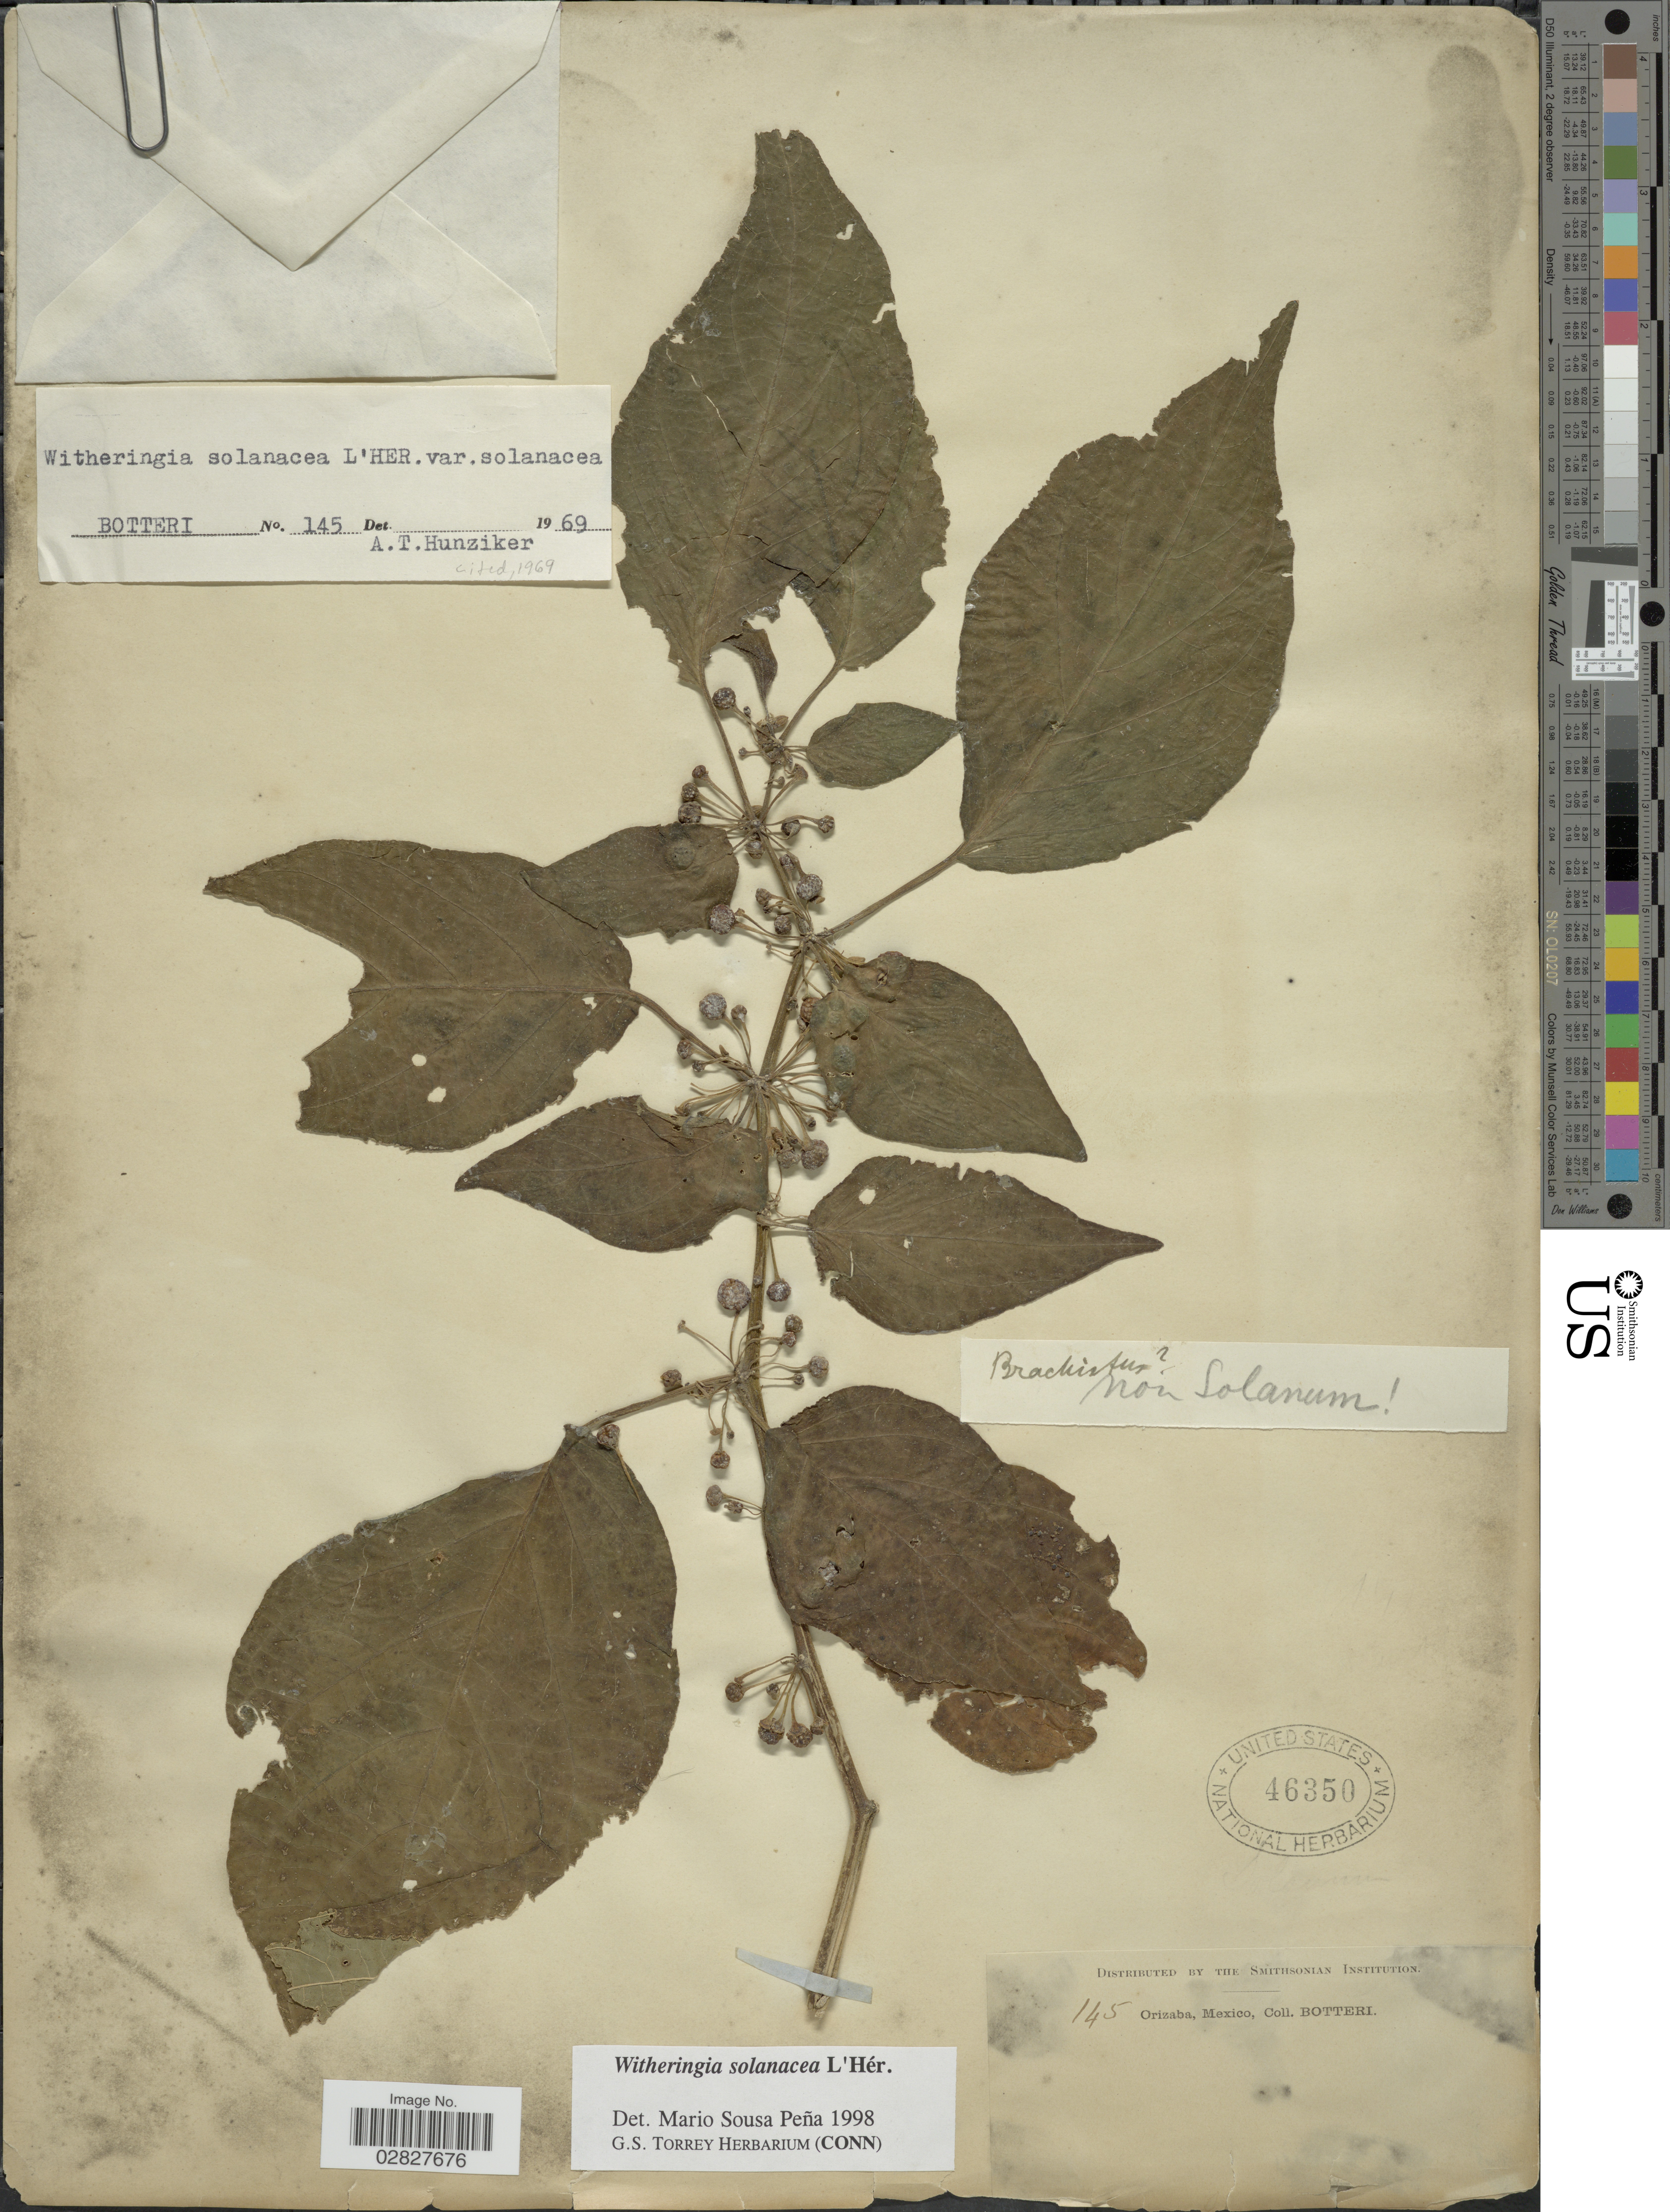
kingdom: Plantae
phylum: Tracheophyta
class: Magnoliopsida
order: Solanales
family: Solanaceae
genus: Witheringia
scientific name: Witheringia solanacea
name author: L'Hér.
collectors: -. Botteri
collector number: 145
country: Mexico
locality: Orizaba.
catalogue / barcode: US 46350